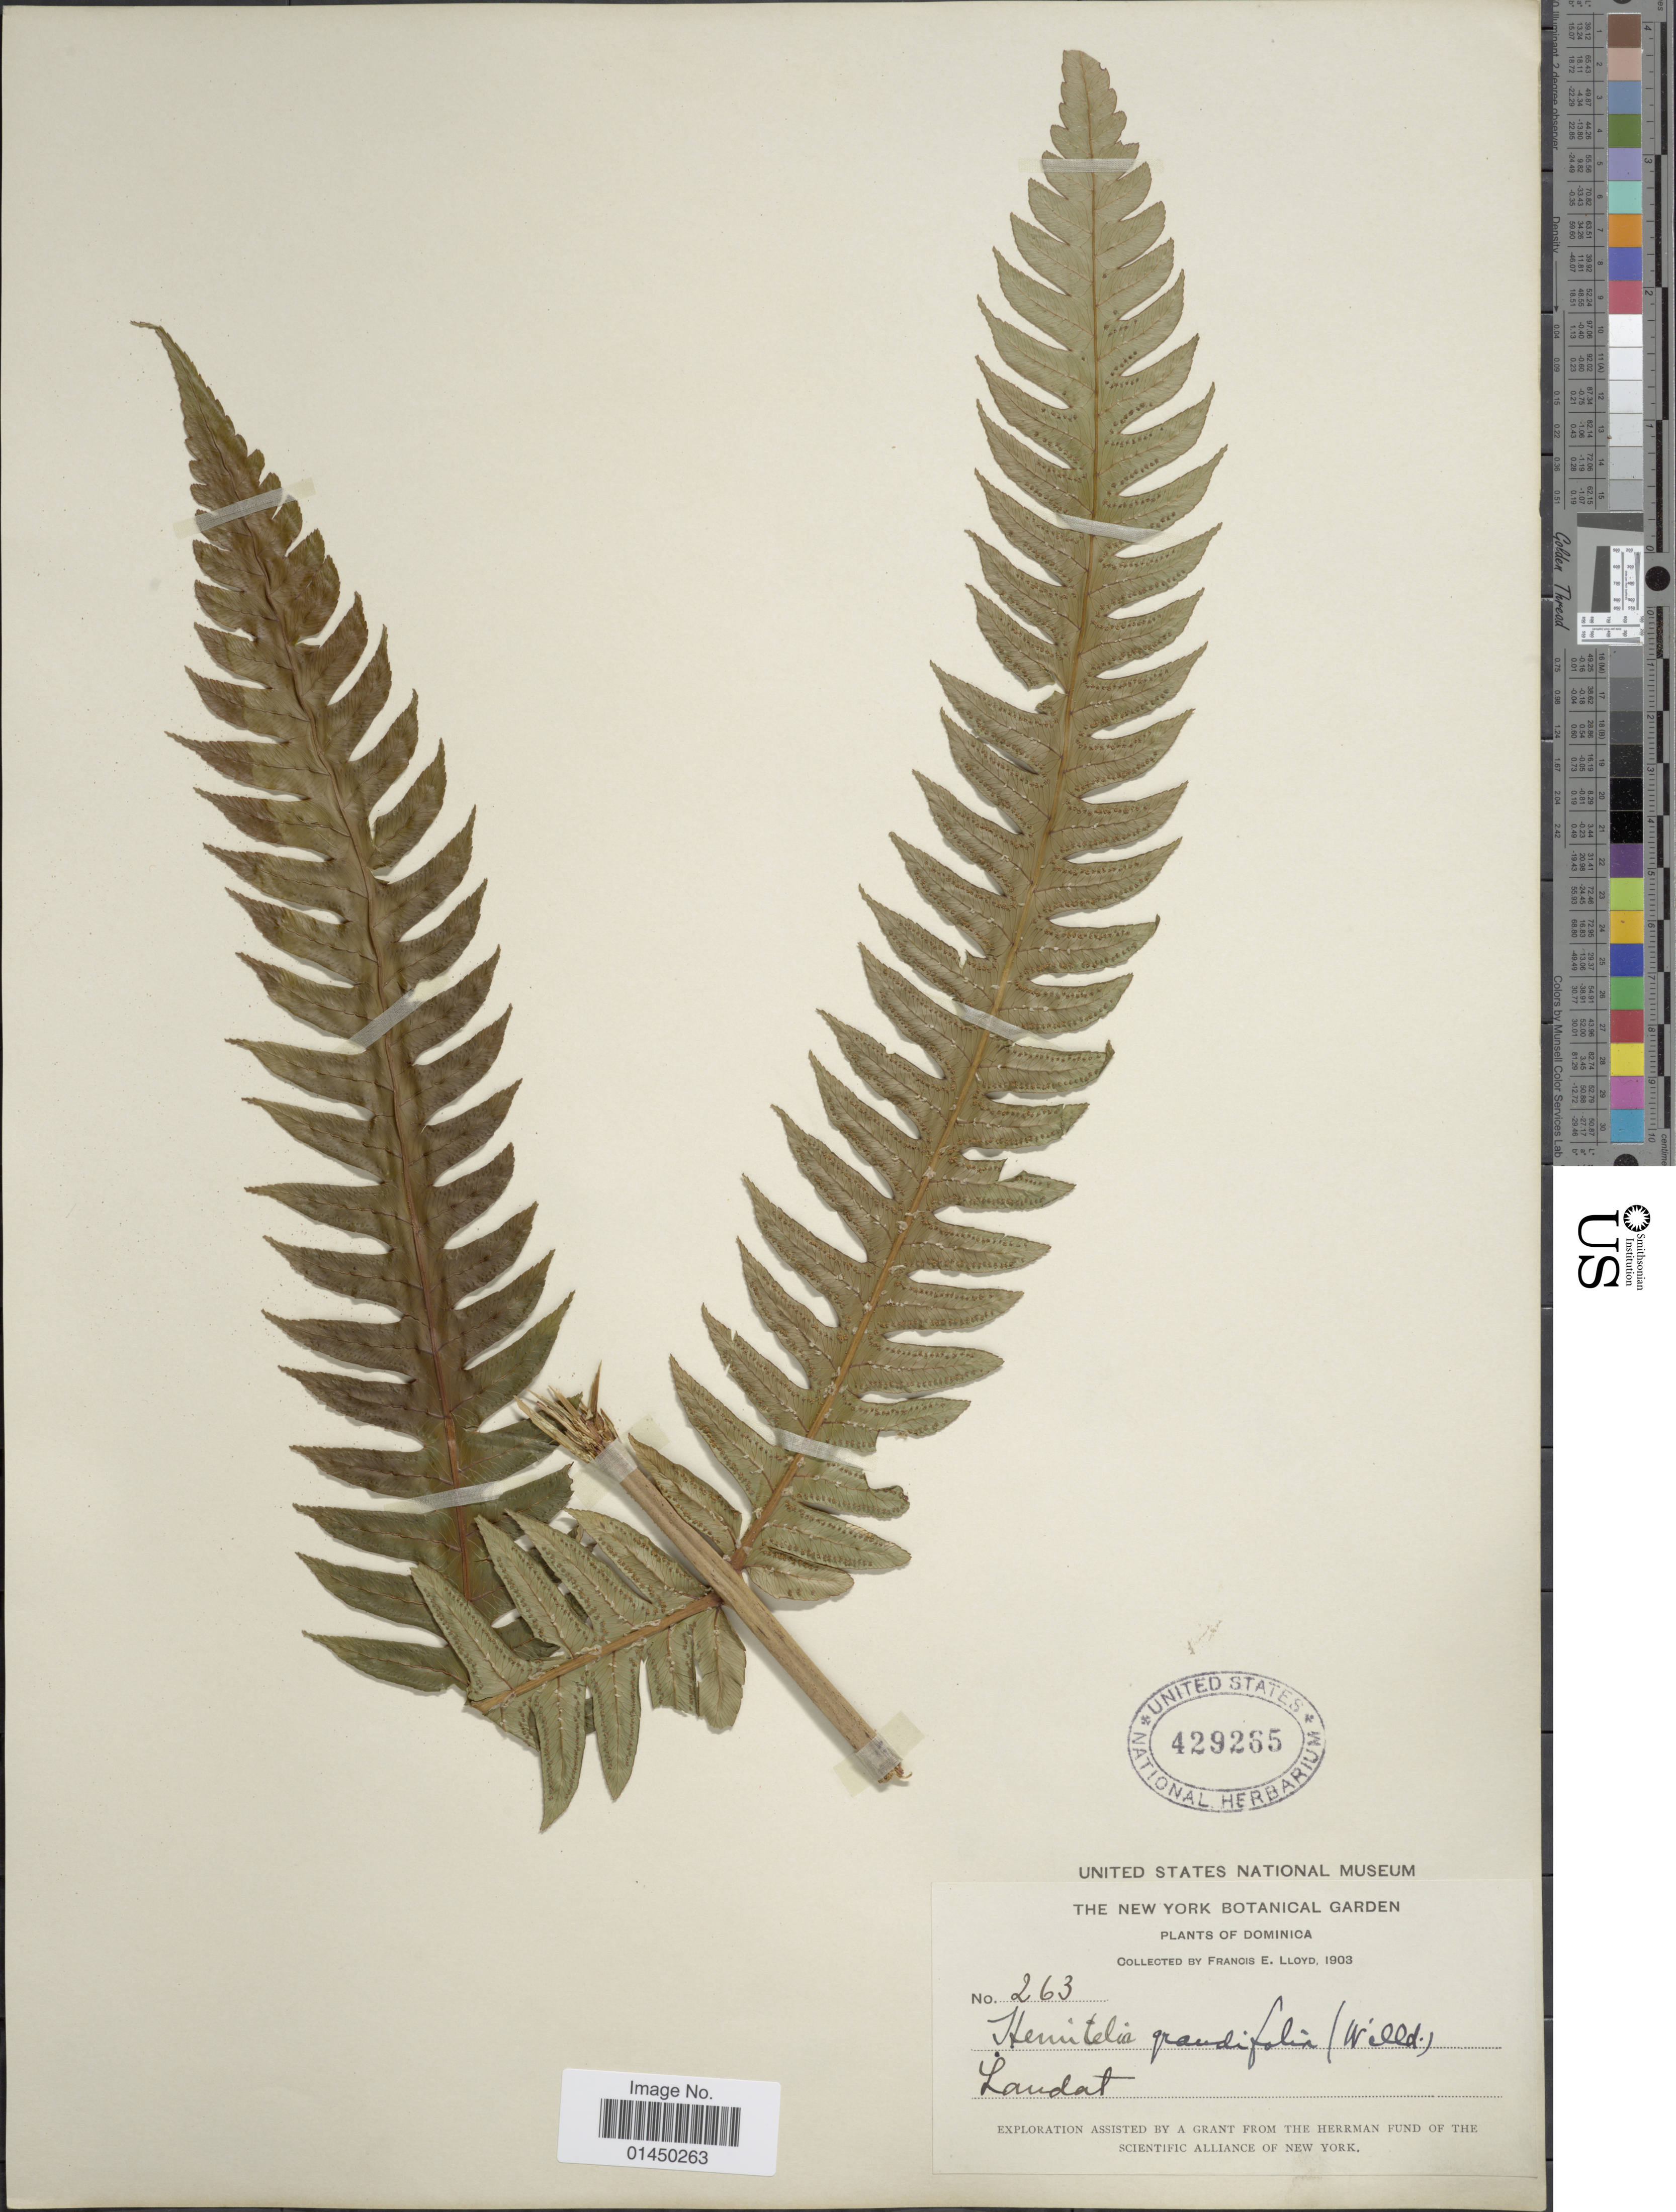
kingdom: Plantae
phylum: Tracheophyta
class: Polypodiopsida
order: Cyatheales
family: Cyatheaceae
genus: Cyathea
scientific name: Cyathea grandifolia var. grandifolia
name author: Willd.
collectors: Lloyd, C. E.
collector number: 263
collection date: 1903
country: Dominica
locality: Laudat.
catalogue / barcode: US 429265